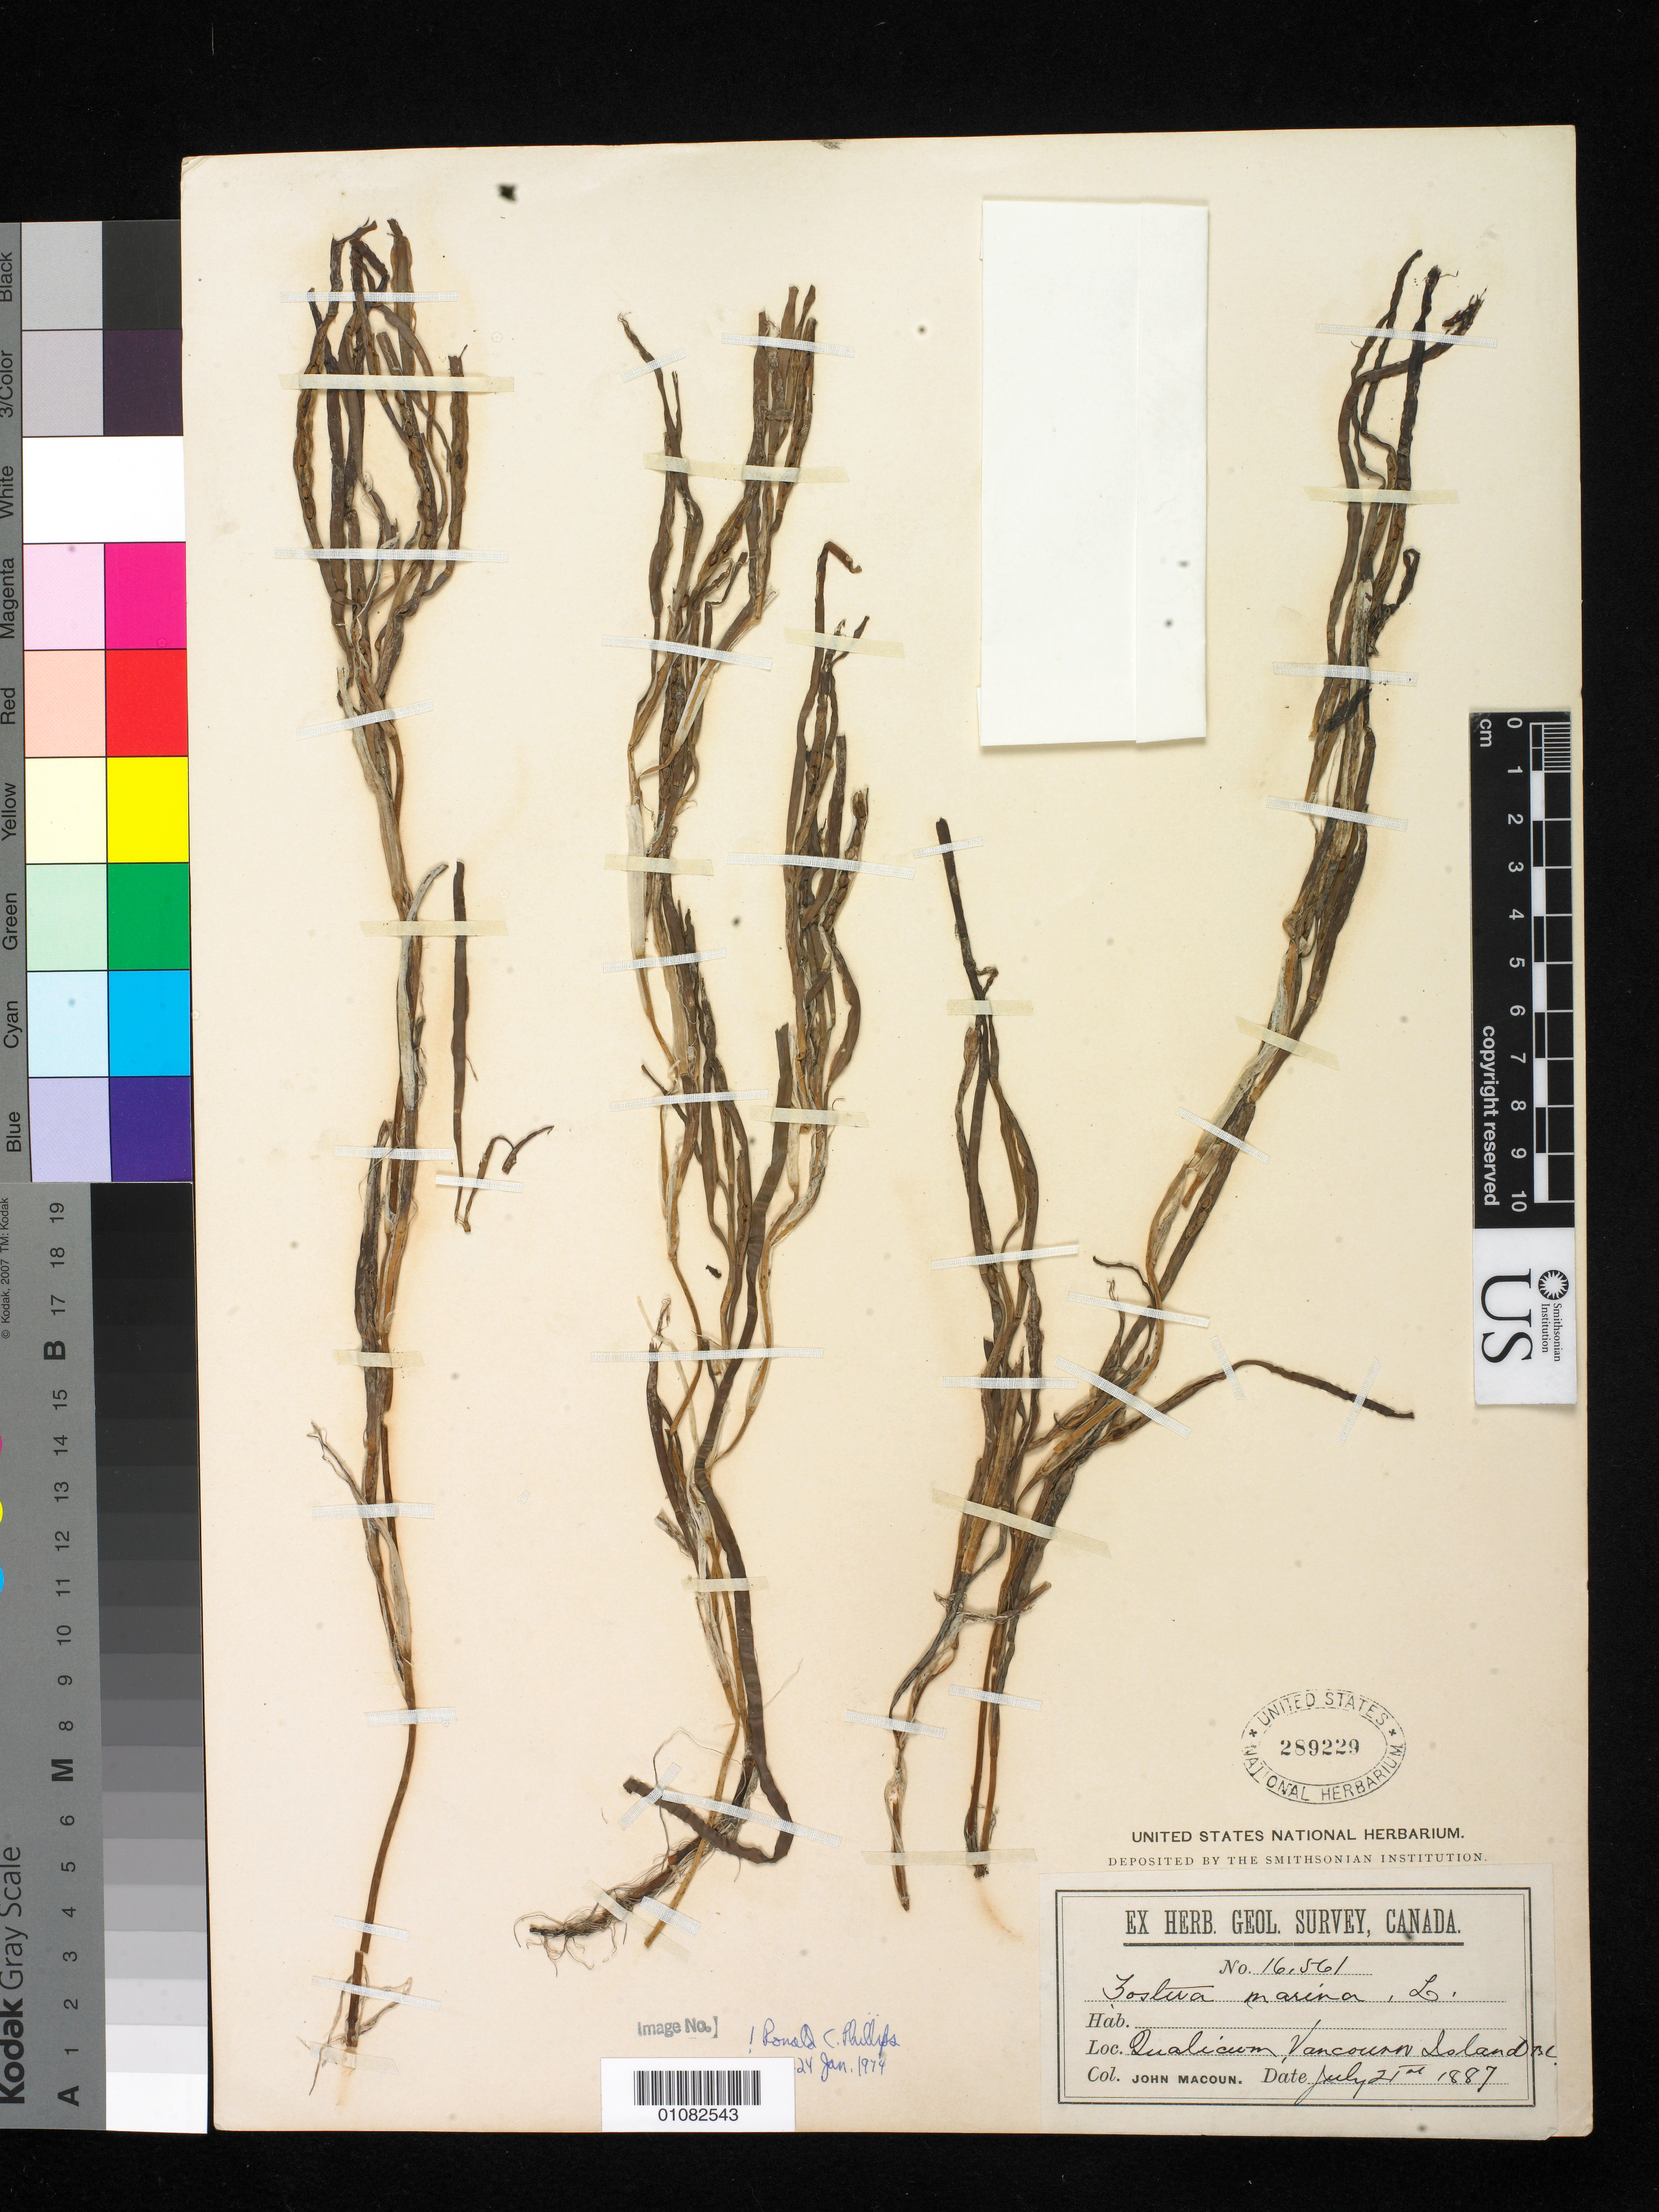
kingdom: Plantae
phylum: Tracheophyta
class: Liliopsida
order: Alismatales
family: Zosteraceae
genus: Zostera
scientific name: Zostera marina var. typica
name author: L.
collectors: J. Macoun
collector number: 16561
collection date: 1887-07-21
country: Canada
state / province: British Columbia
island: Vancouver Island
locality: Qualicum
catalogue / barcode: US 289229